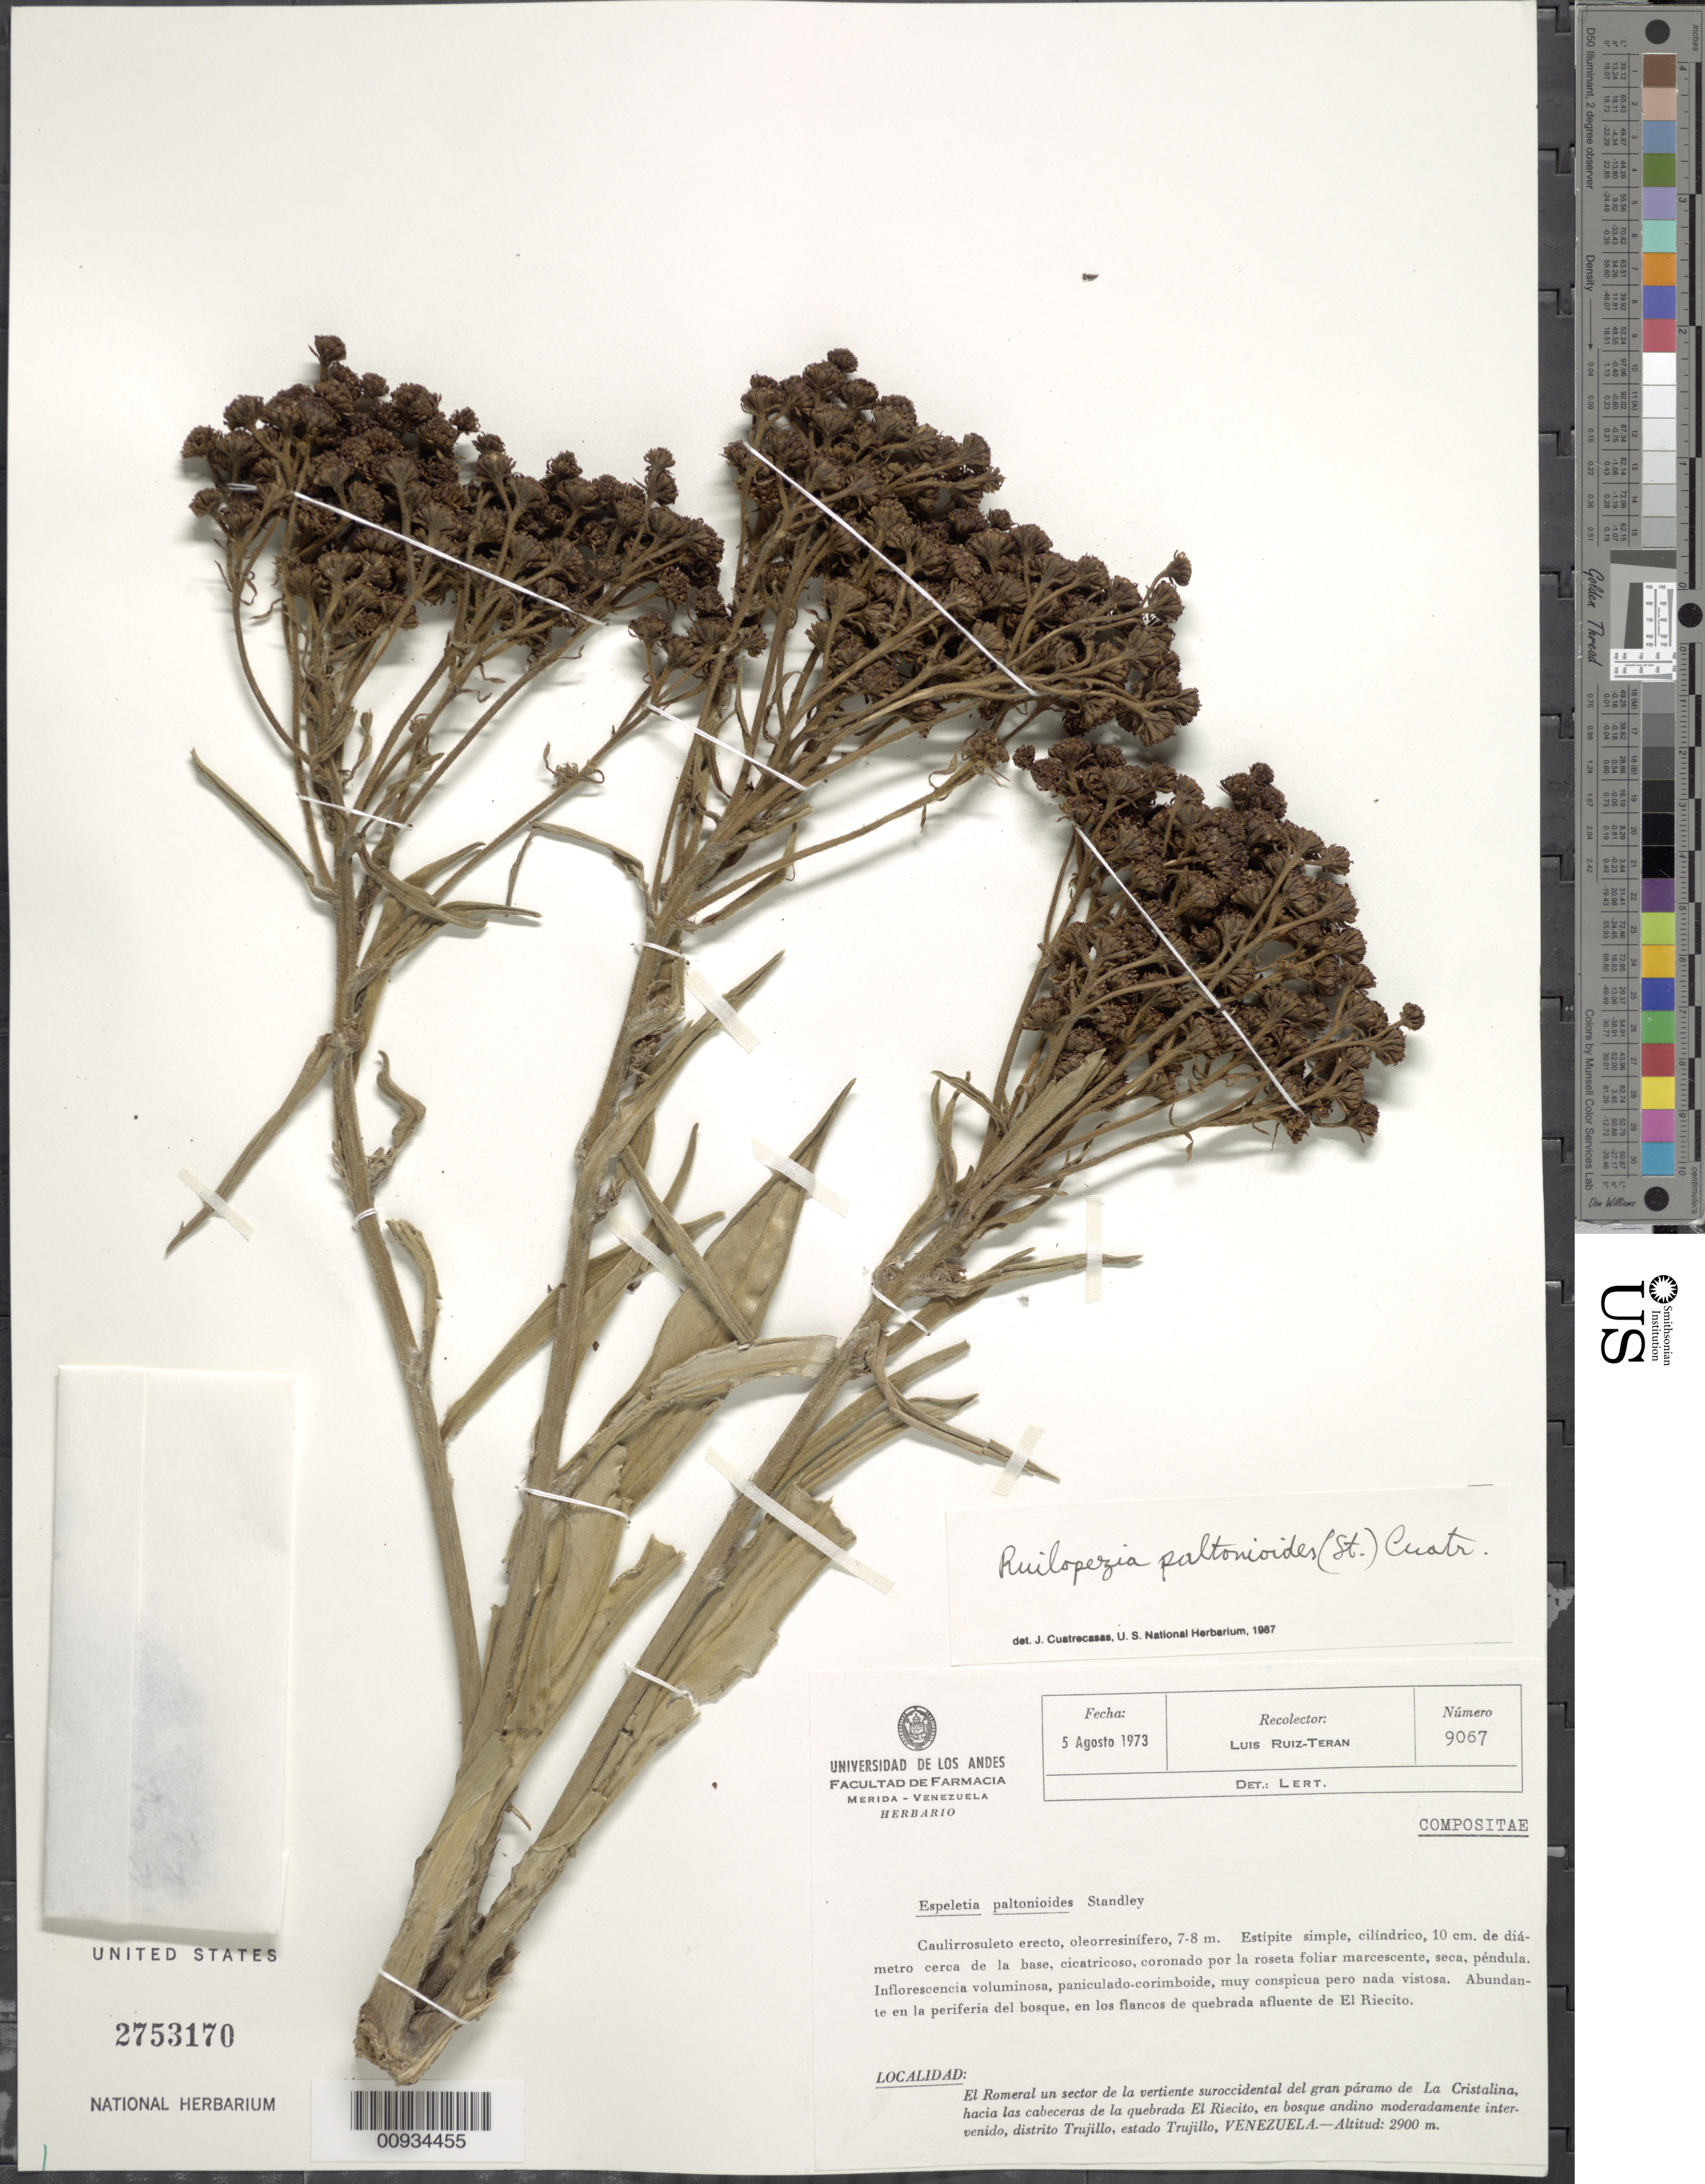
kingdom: Plantae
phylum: Tracheophyta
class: Magnoliopsida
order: Asterales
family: Asteraceae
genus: Ruilopezia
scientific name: Ruilopezia paltonioides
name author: (Standl.) Cuatrec.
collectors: L. Teran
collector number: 9067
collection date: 1973-08-05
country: Venezuela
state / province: Trujillo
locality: El Romeral un sector de la vertiente suroccidental del gran paramo de La Cristalina, hacia las cabeceras de la quebrada El Riecito, en bosque andino moderadamente intervenido, Distrito Trujillo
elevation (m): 2900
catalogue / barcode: US 2753170